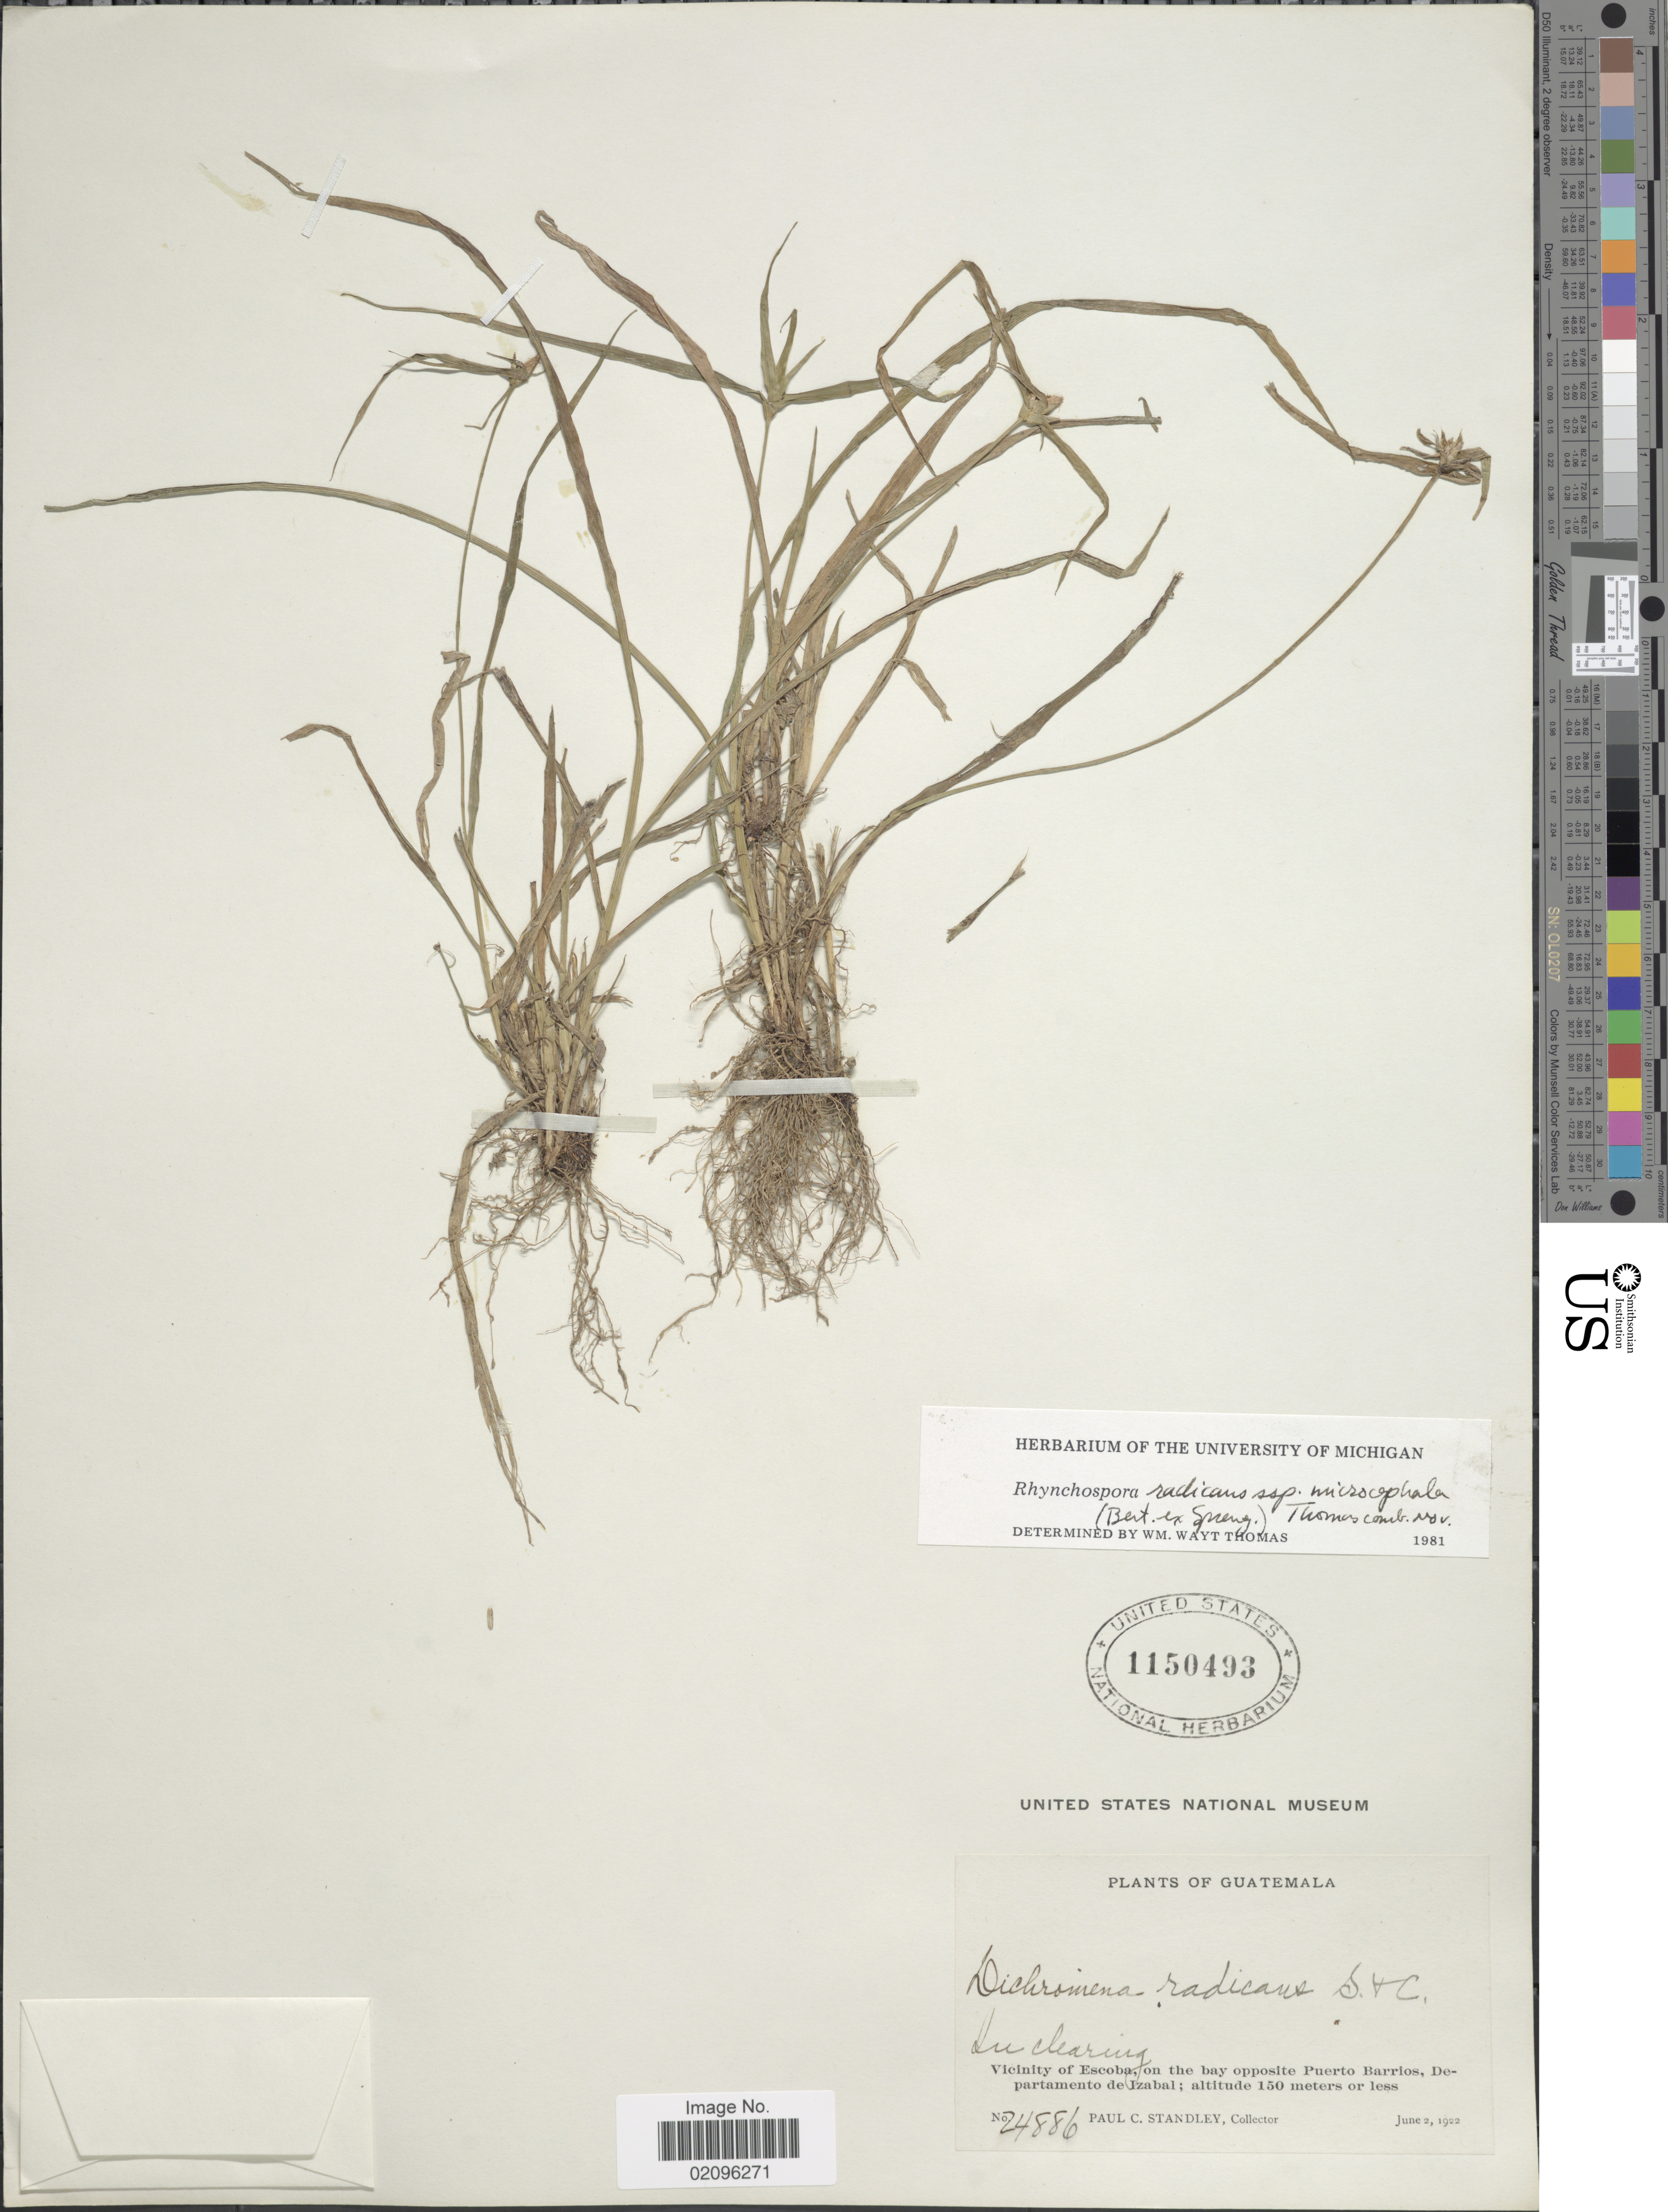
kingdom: Plantae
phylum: Tracheophyta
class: Liliopsida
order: Poales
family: Cyperaceae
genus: Rhynchospora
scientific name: Rhynchospora radicans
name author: (Schltdl. & Cham.) H. Pfeiff.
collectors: P. C. Standley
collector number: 24886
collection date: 1922-06-02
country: Guatemala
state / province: Izabal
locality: In clearing, Vicinity of Escoba, on the bay opposite Puerto Barrios, Departamento de Izabal.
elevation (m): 150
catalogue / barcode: US 1150493